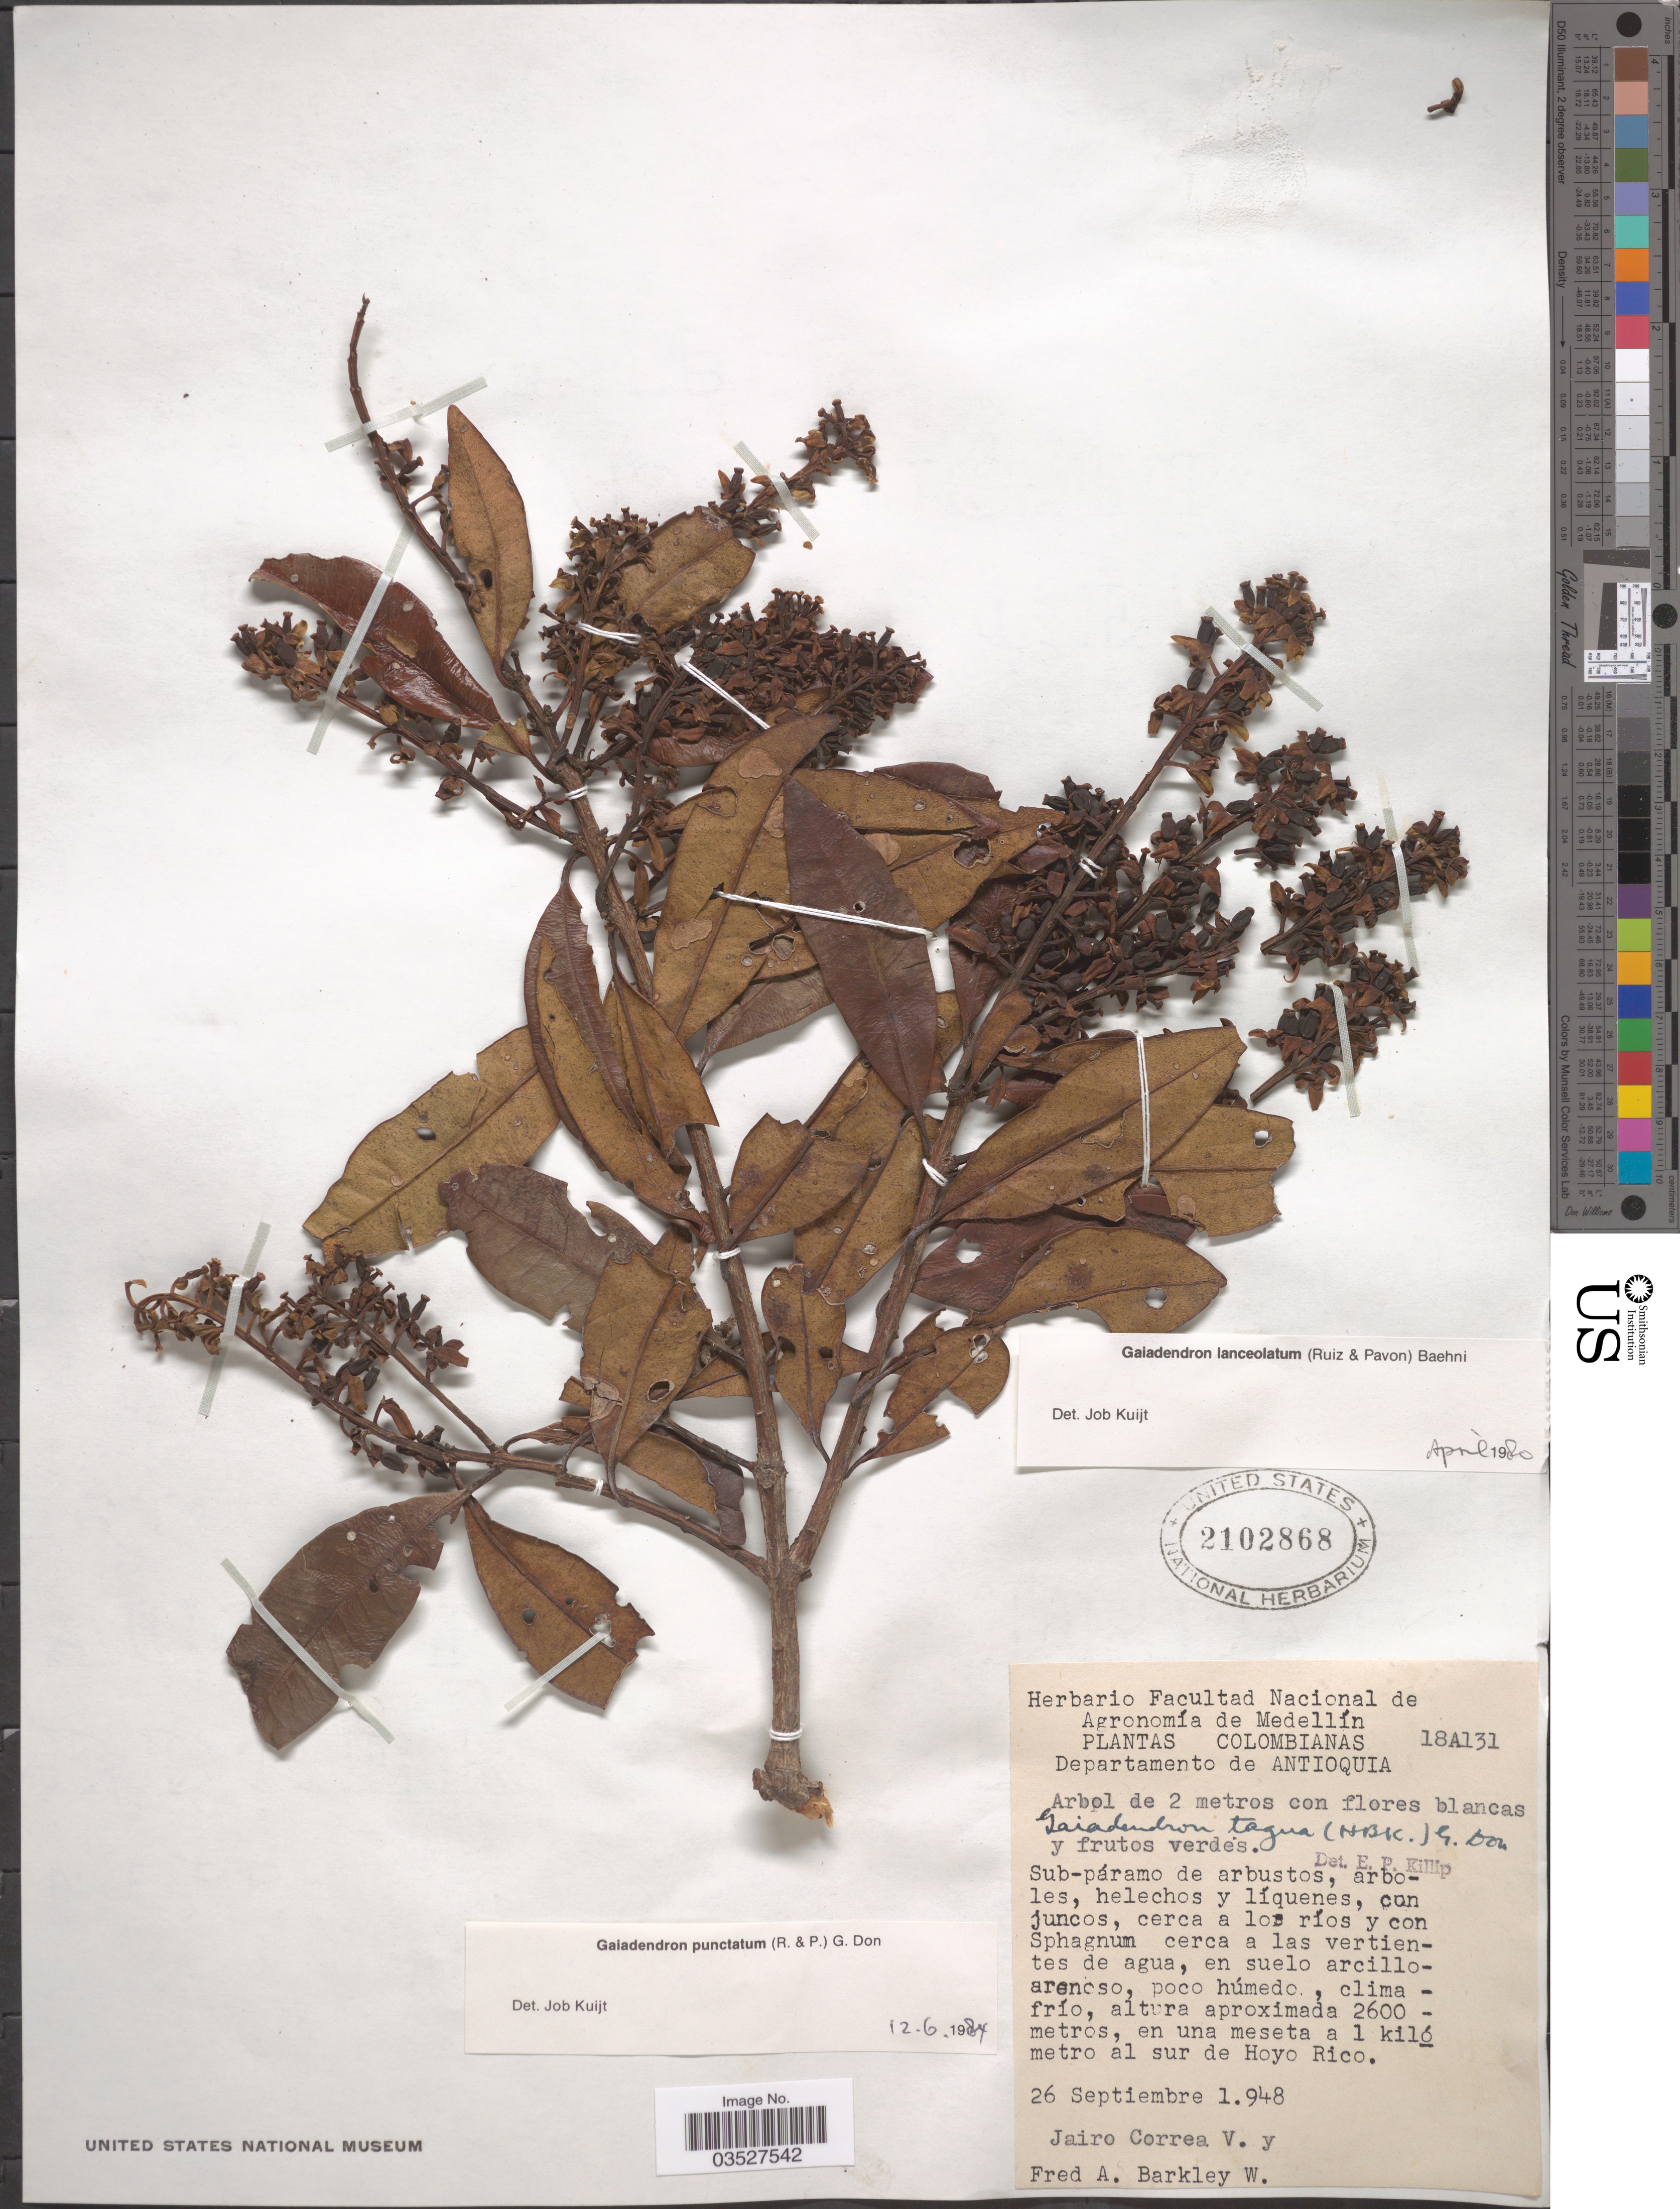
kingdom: Plantae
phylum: Tracheophyta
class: Magnoliopsida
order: Santalales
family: Loranthaceae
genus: Gaiadendron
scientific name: Gaiadendron punctatum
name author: (Ruiz & Pav.) G. Don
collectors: J. Correa V. & F. A. Barkley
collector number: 18A131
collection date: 1948-09-26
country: Colombia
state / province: Antioquia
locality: Departamento de Antioquia. En una meseta a 1 kilómetro al sur de Hoyo Rico.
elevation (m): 2600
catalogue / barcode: US 2102868